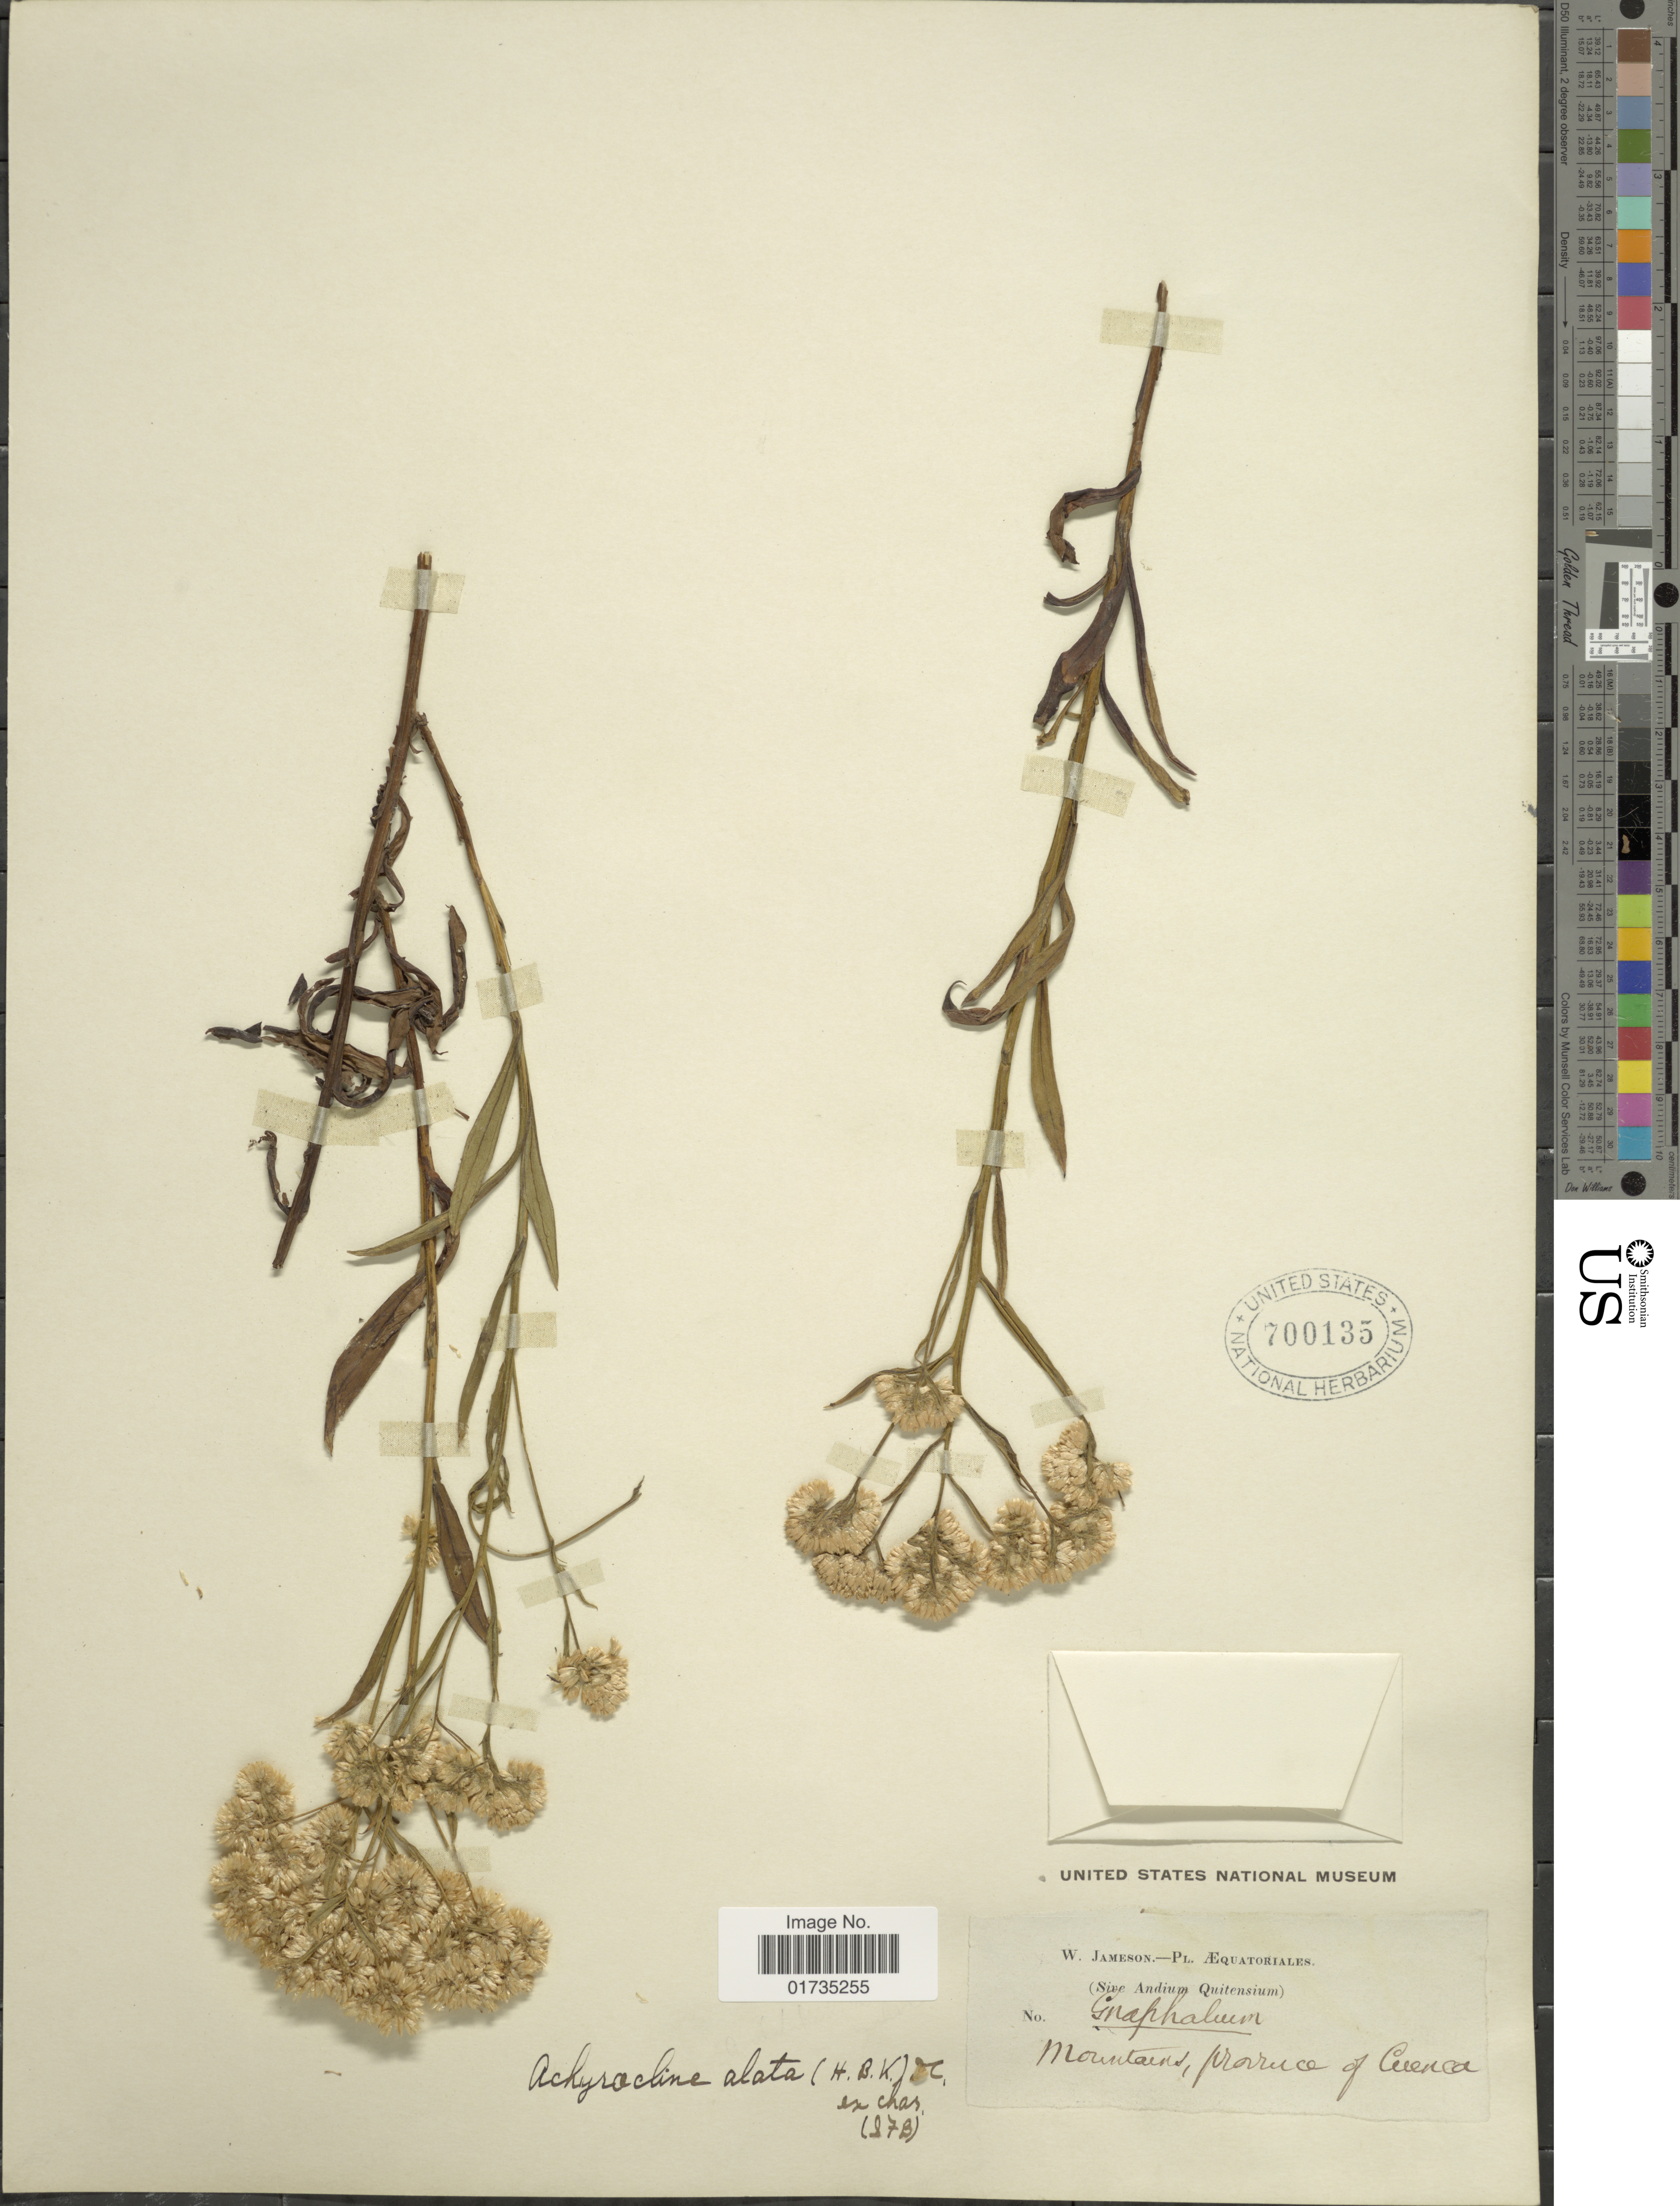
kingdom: Plantae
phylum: Tracheophyta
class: Magnoliopsida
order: Asterales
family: Asteraceae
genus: Achyrocline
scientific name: Achyrocline alata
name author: (Kunth) DC.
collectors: W. Jameson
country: Ecuador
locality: Aequatorialis. mountains, province of Cuenca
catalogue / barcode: US 700135